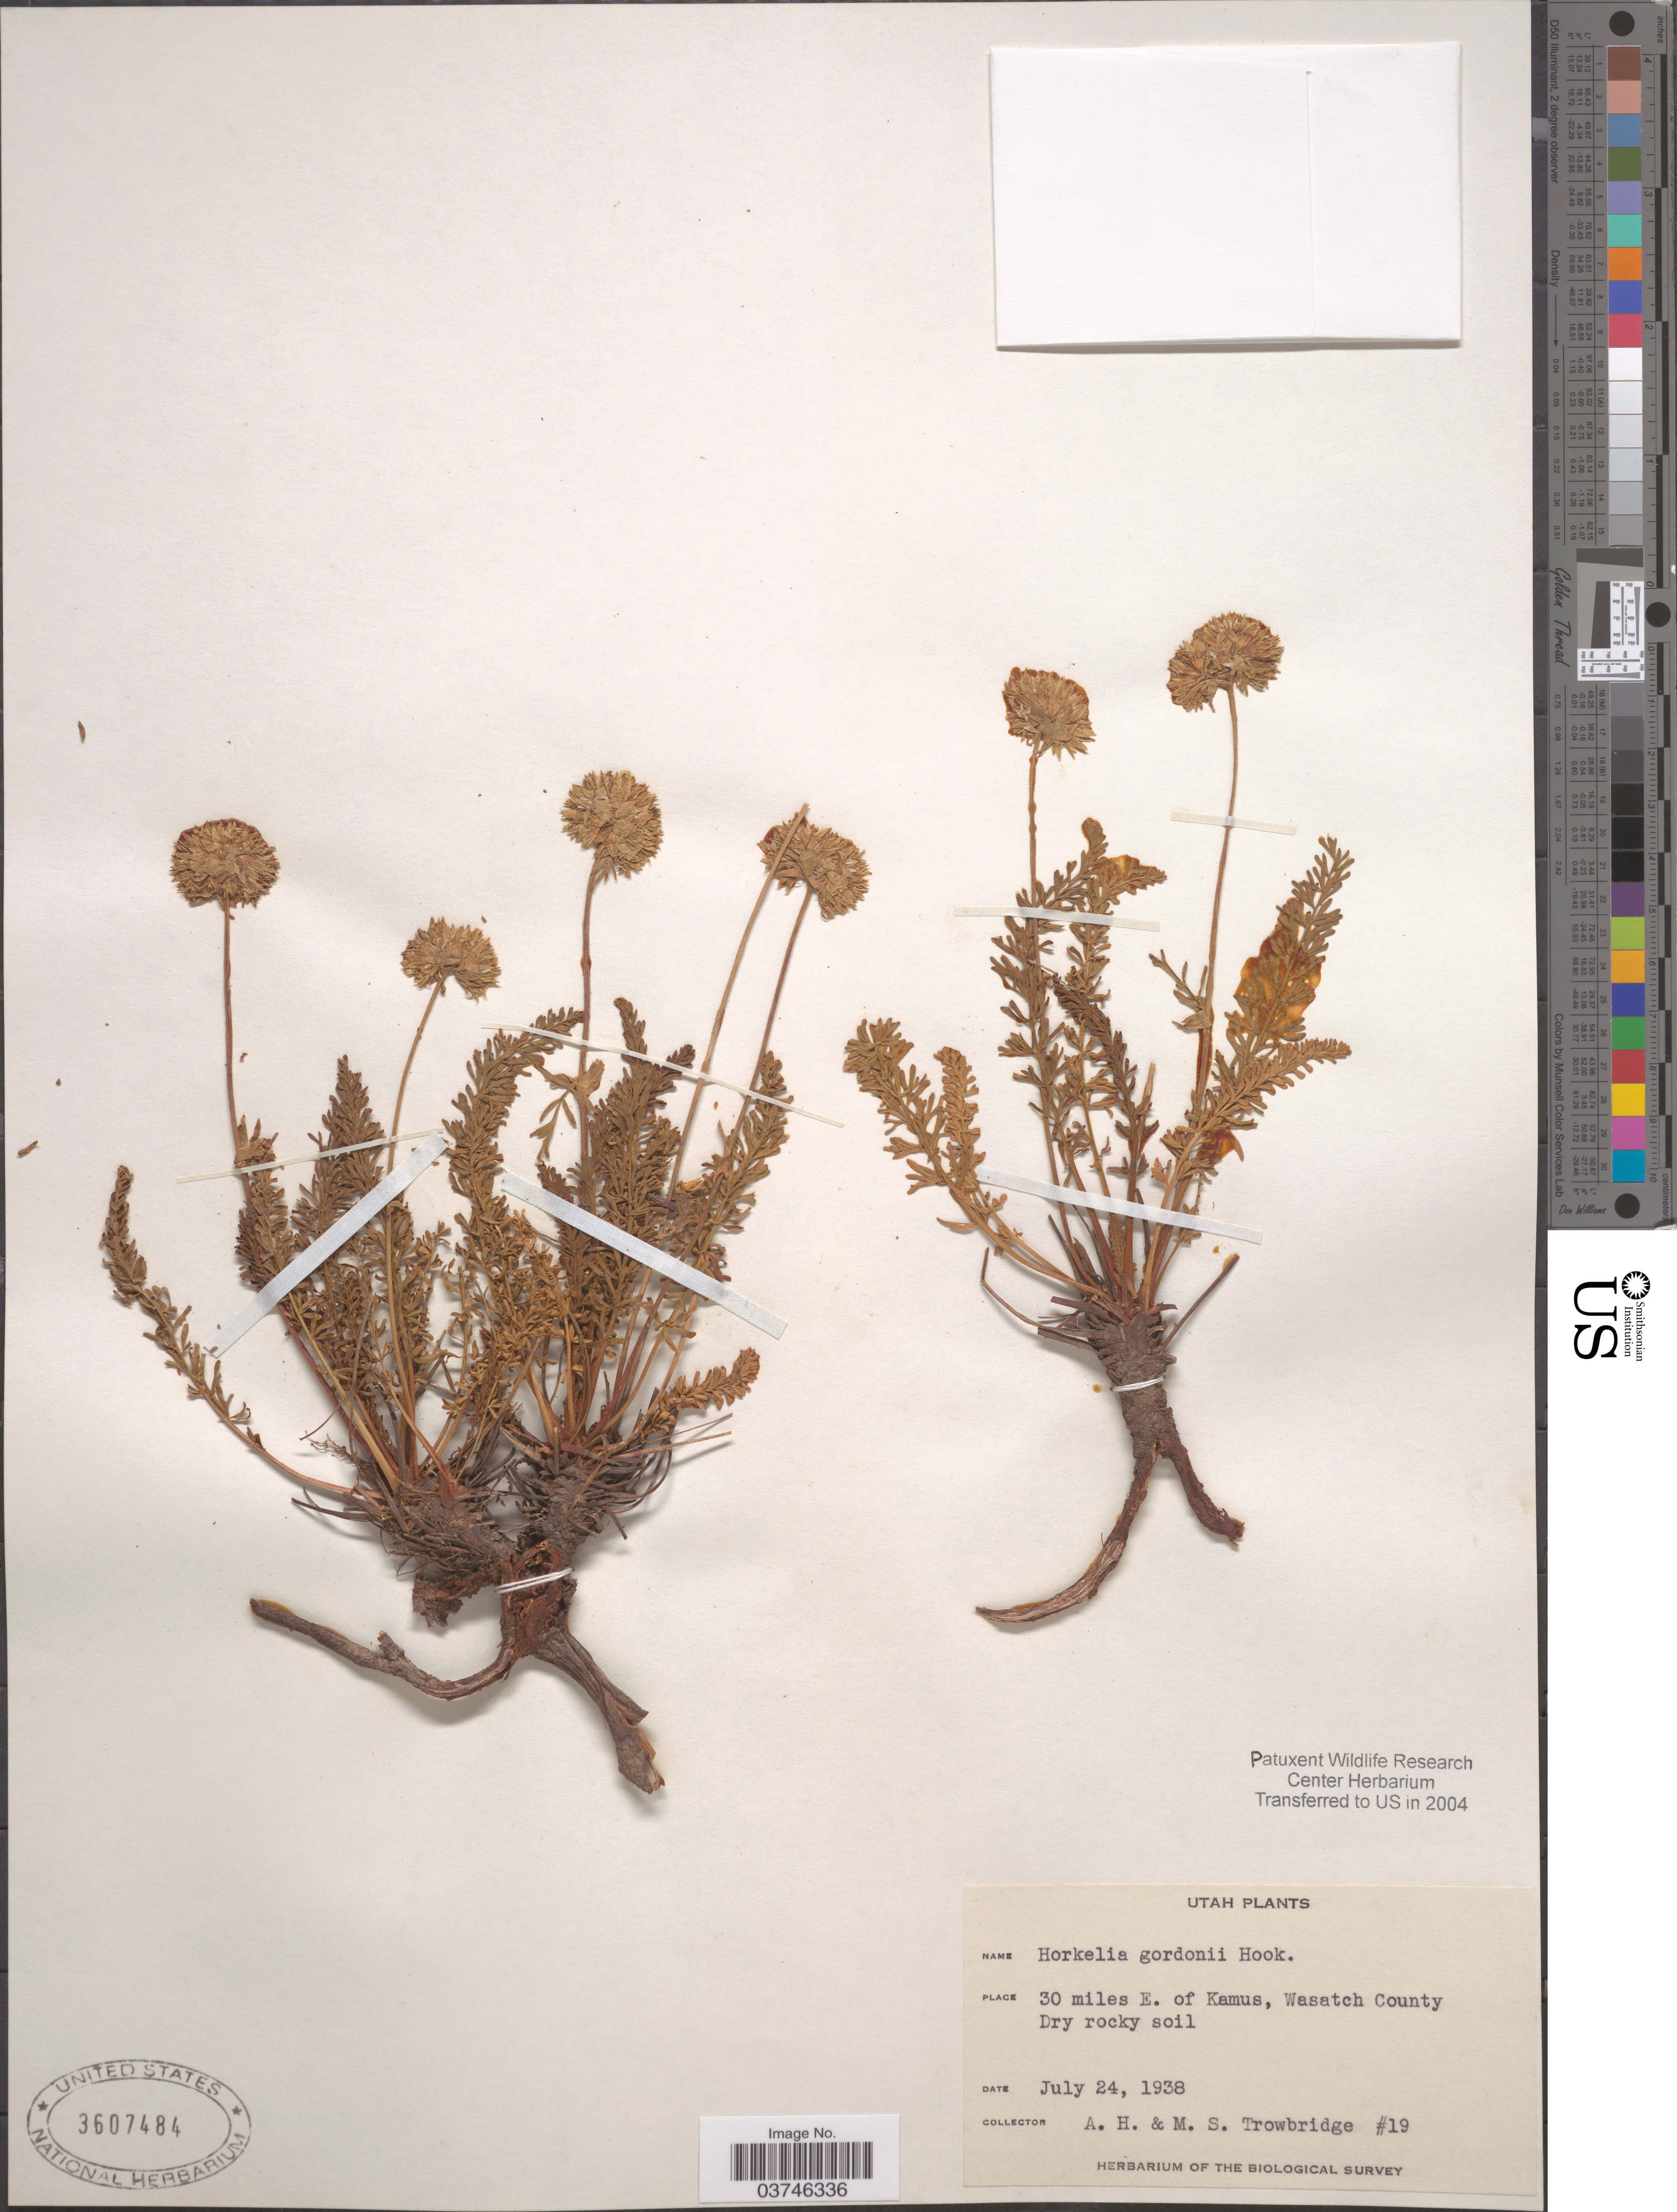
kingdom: Plantae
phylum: Tracheophyta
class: Magnoliopsida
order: Rosales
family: Rosaceae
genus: Potentilla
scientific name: Potentilla gordonii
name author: (Hook.) Greene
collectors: A. H. Trowbridge & M. Trowbridge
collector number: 19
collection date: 1938-07-24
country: United States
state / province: Utah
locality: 30 miles E. of Kamus, Wasatch County.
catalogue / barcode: US 3607484